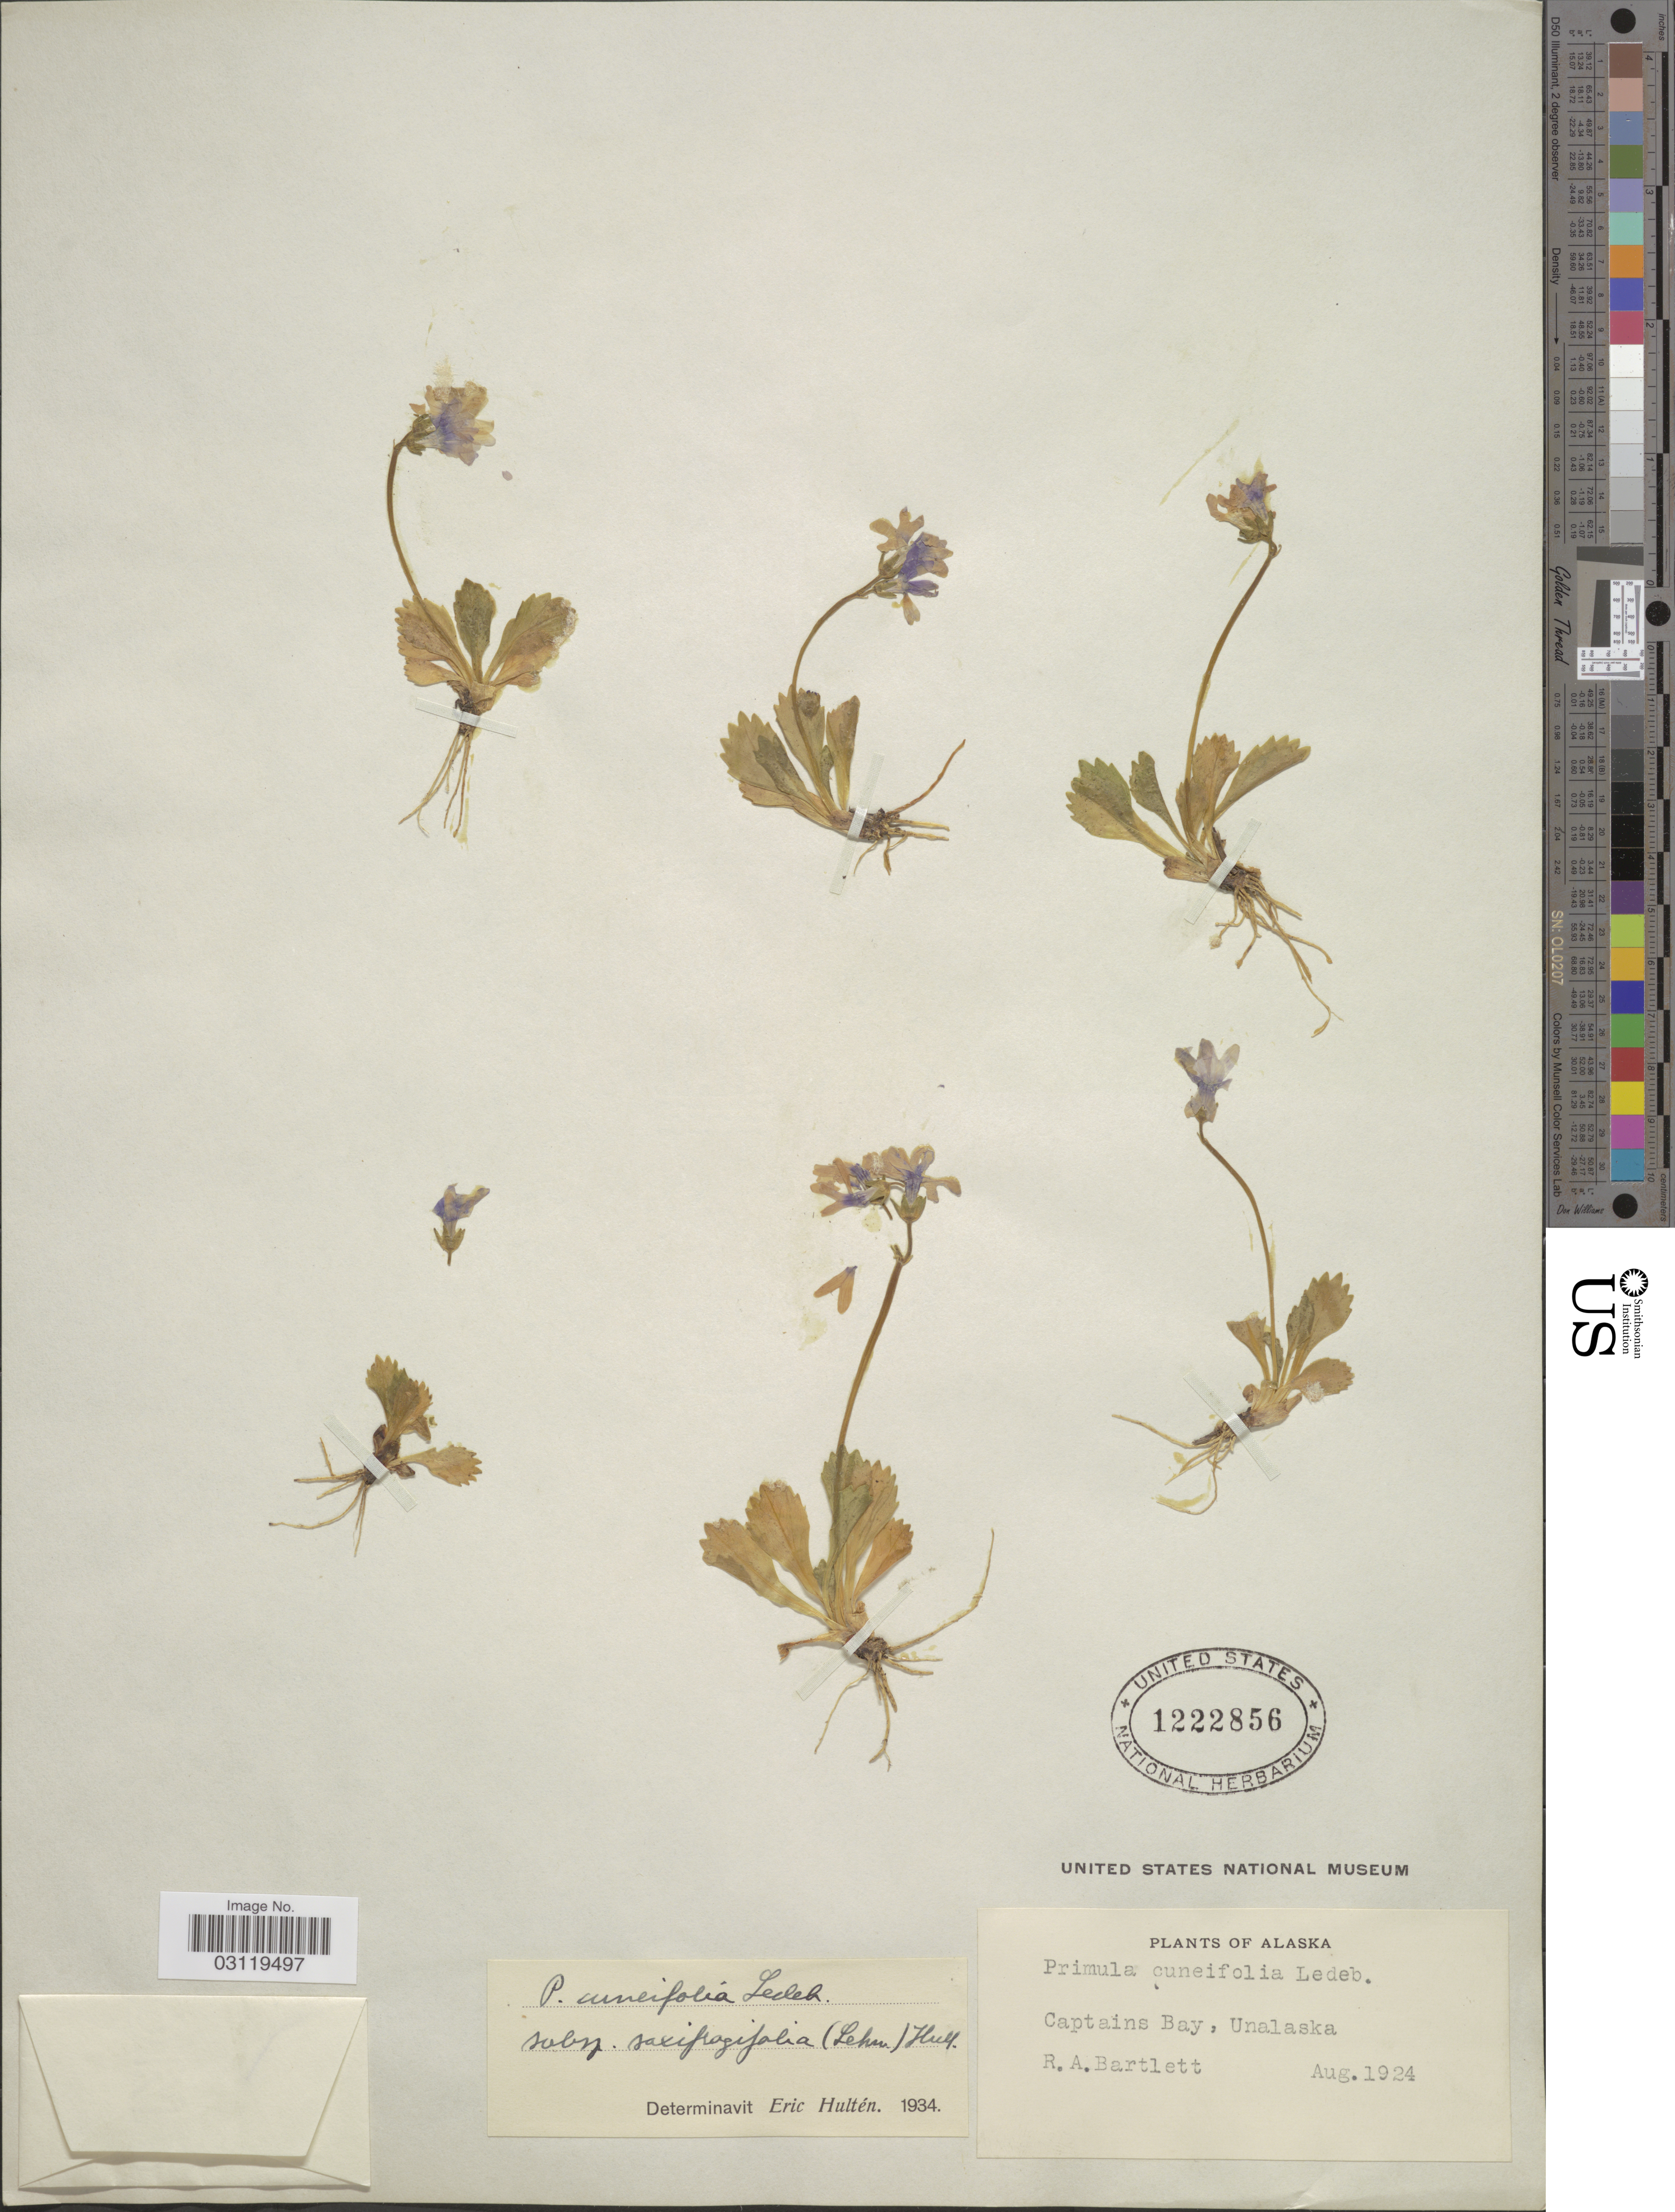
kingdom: Plantae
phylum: Tracheophyta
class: Magnoliopsida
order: Ericales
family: Primulaceae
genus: Primula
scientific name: Primula cuneifolia subsp. saxifragifolia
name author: (Lehm.) W.W. Sm. & Forrest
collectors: R. A. Bartlett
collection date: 1924-08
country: United States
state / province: Alaska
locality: Captains Bay, Unalaska.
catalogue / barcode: US 1222856